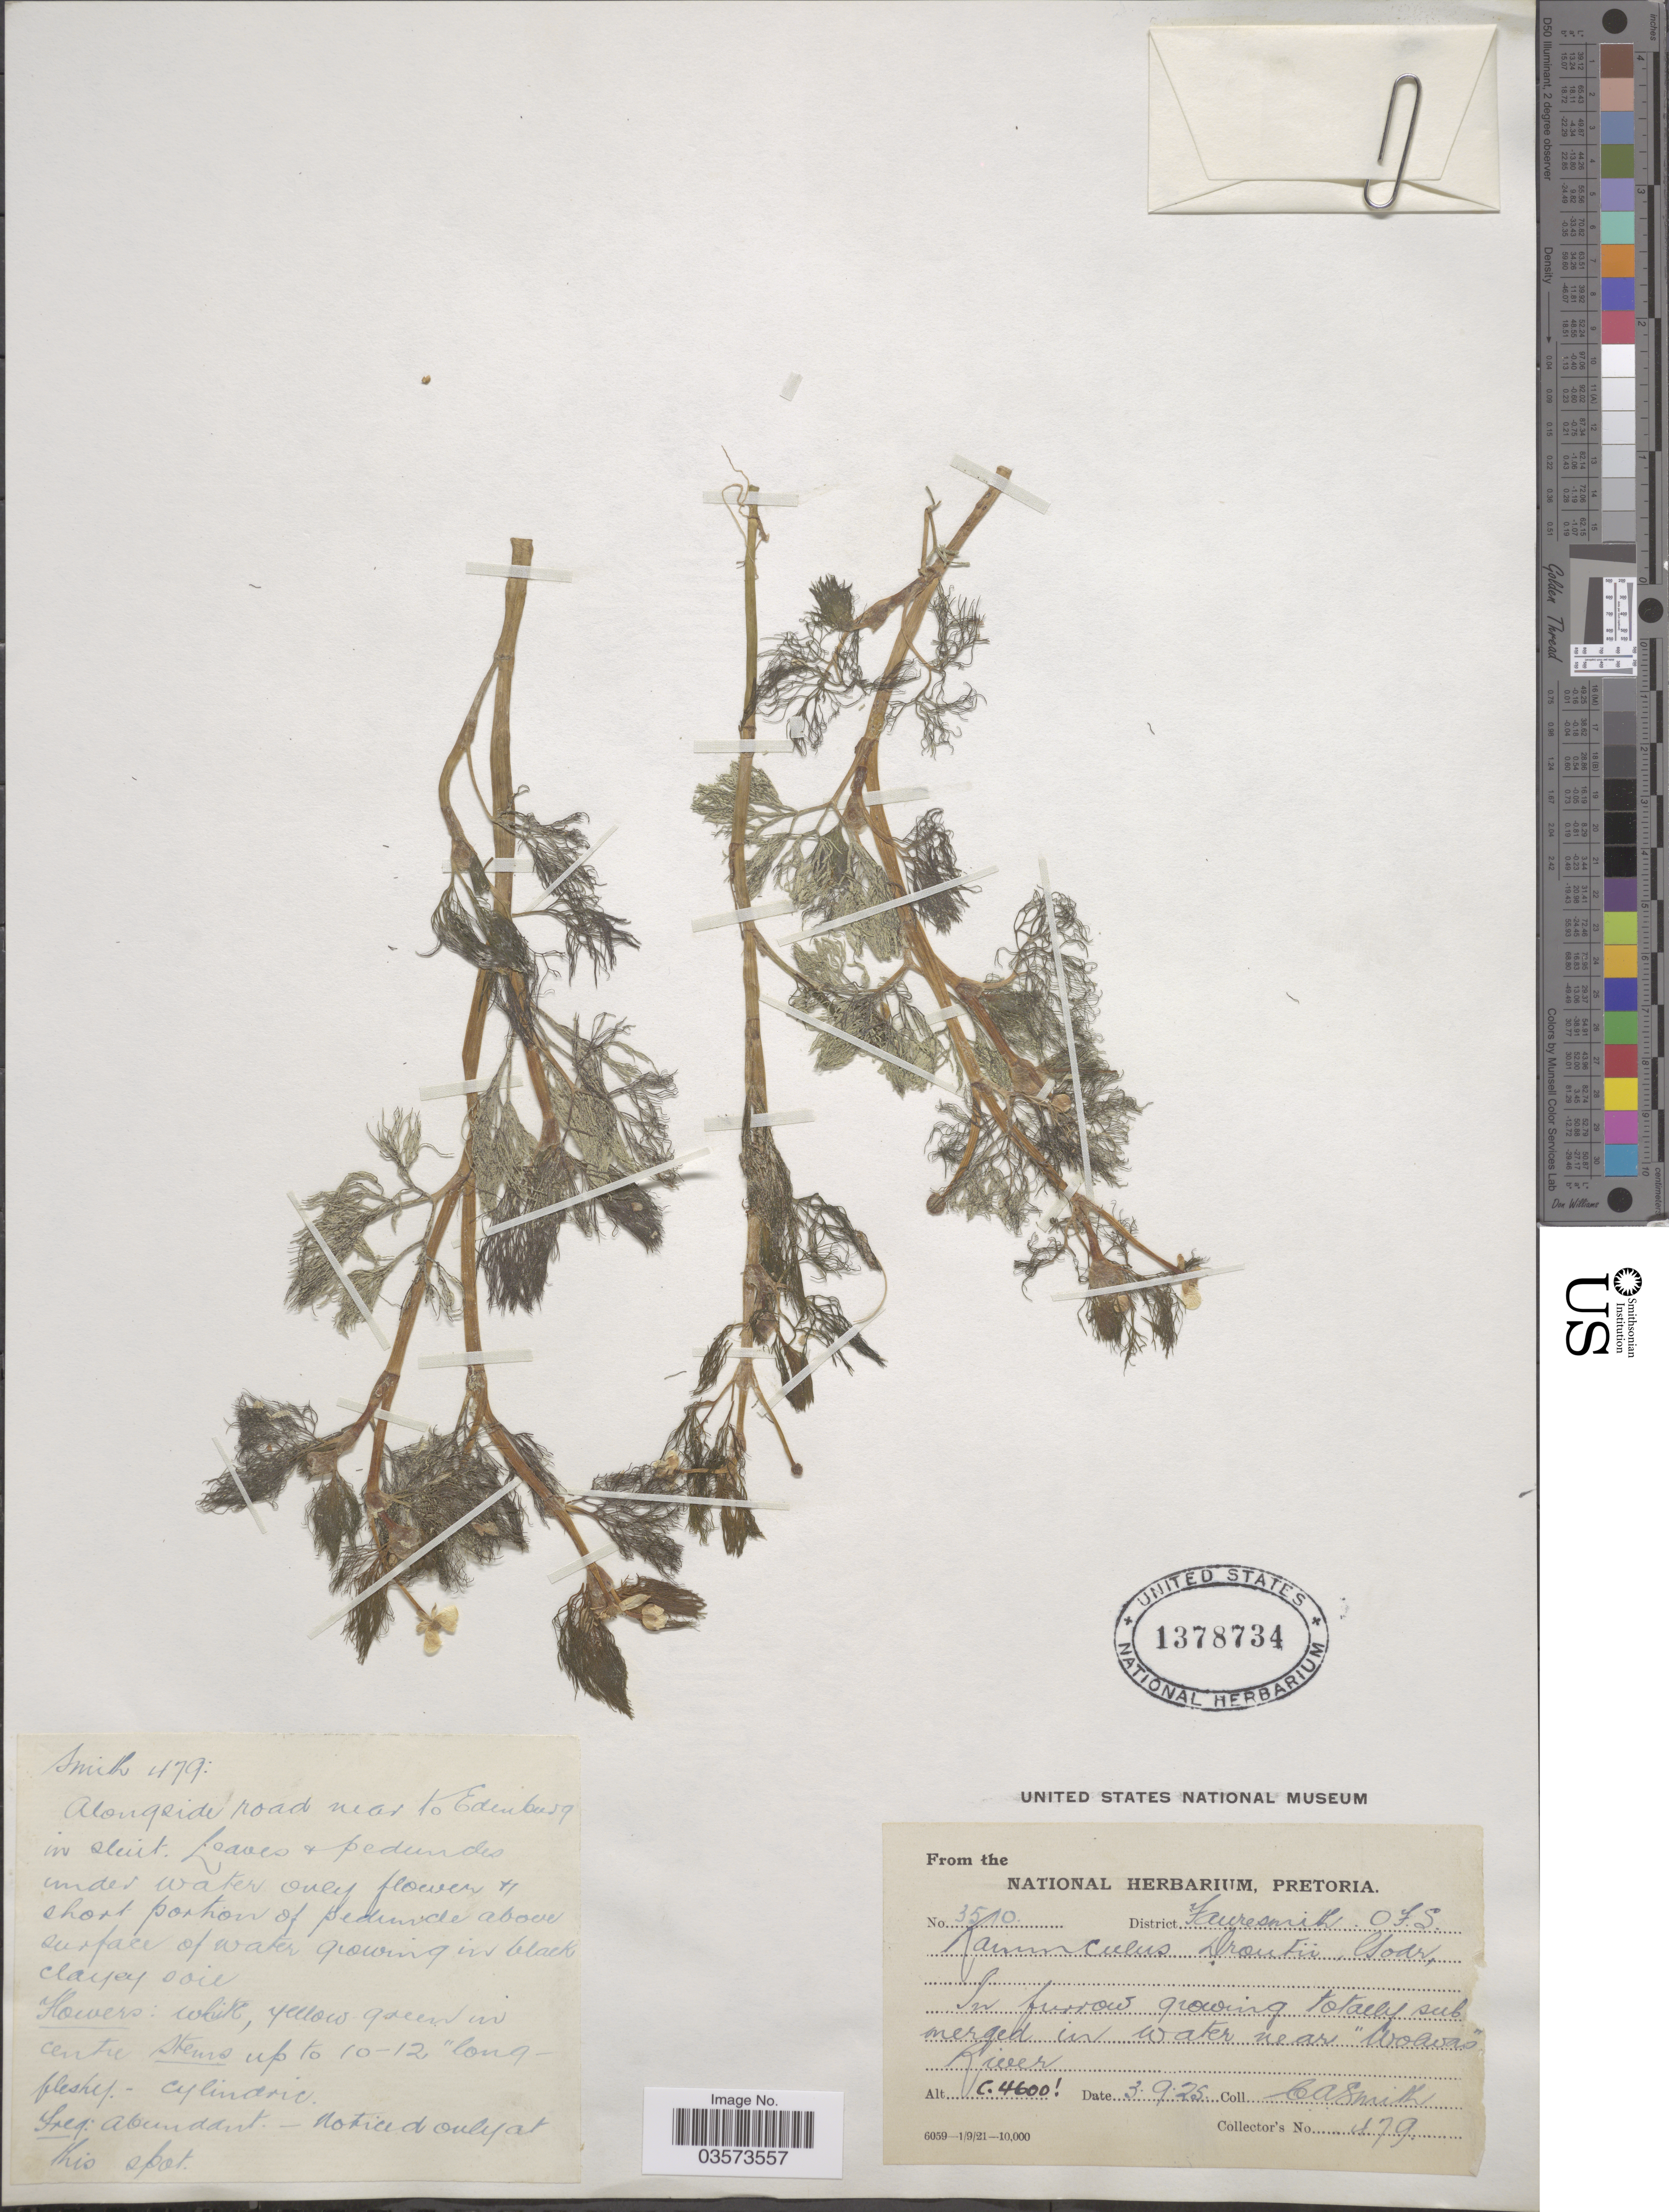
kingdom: Plantae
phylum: Tracheophyta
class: Magnoliopsida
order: Ranunculales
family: Ranunculaceae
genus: Ranunculus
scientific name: Ranunculus trichophyllus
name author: Chaix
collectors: C. A. Smith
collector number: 479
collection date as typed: Transcribed d/m/y: 3/9/25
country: South Africa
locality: District Fauresmith. O.F.S. In furrow growing totally submerged in water near "Woavas" river. Alongside road near to Edenburg in sluit.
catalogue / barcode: US 1378734